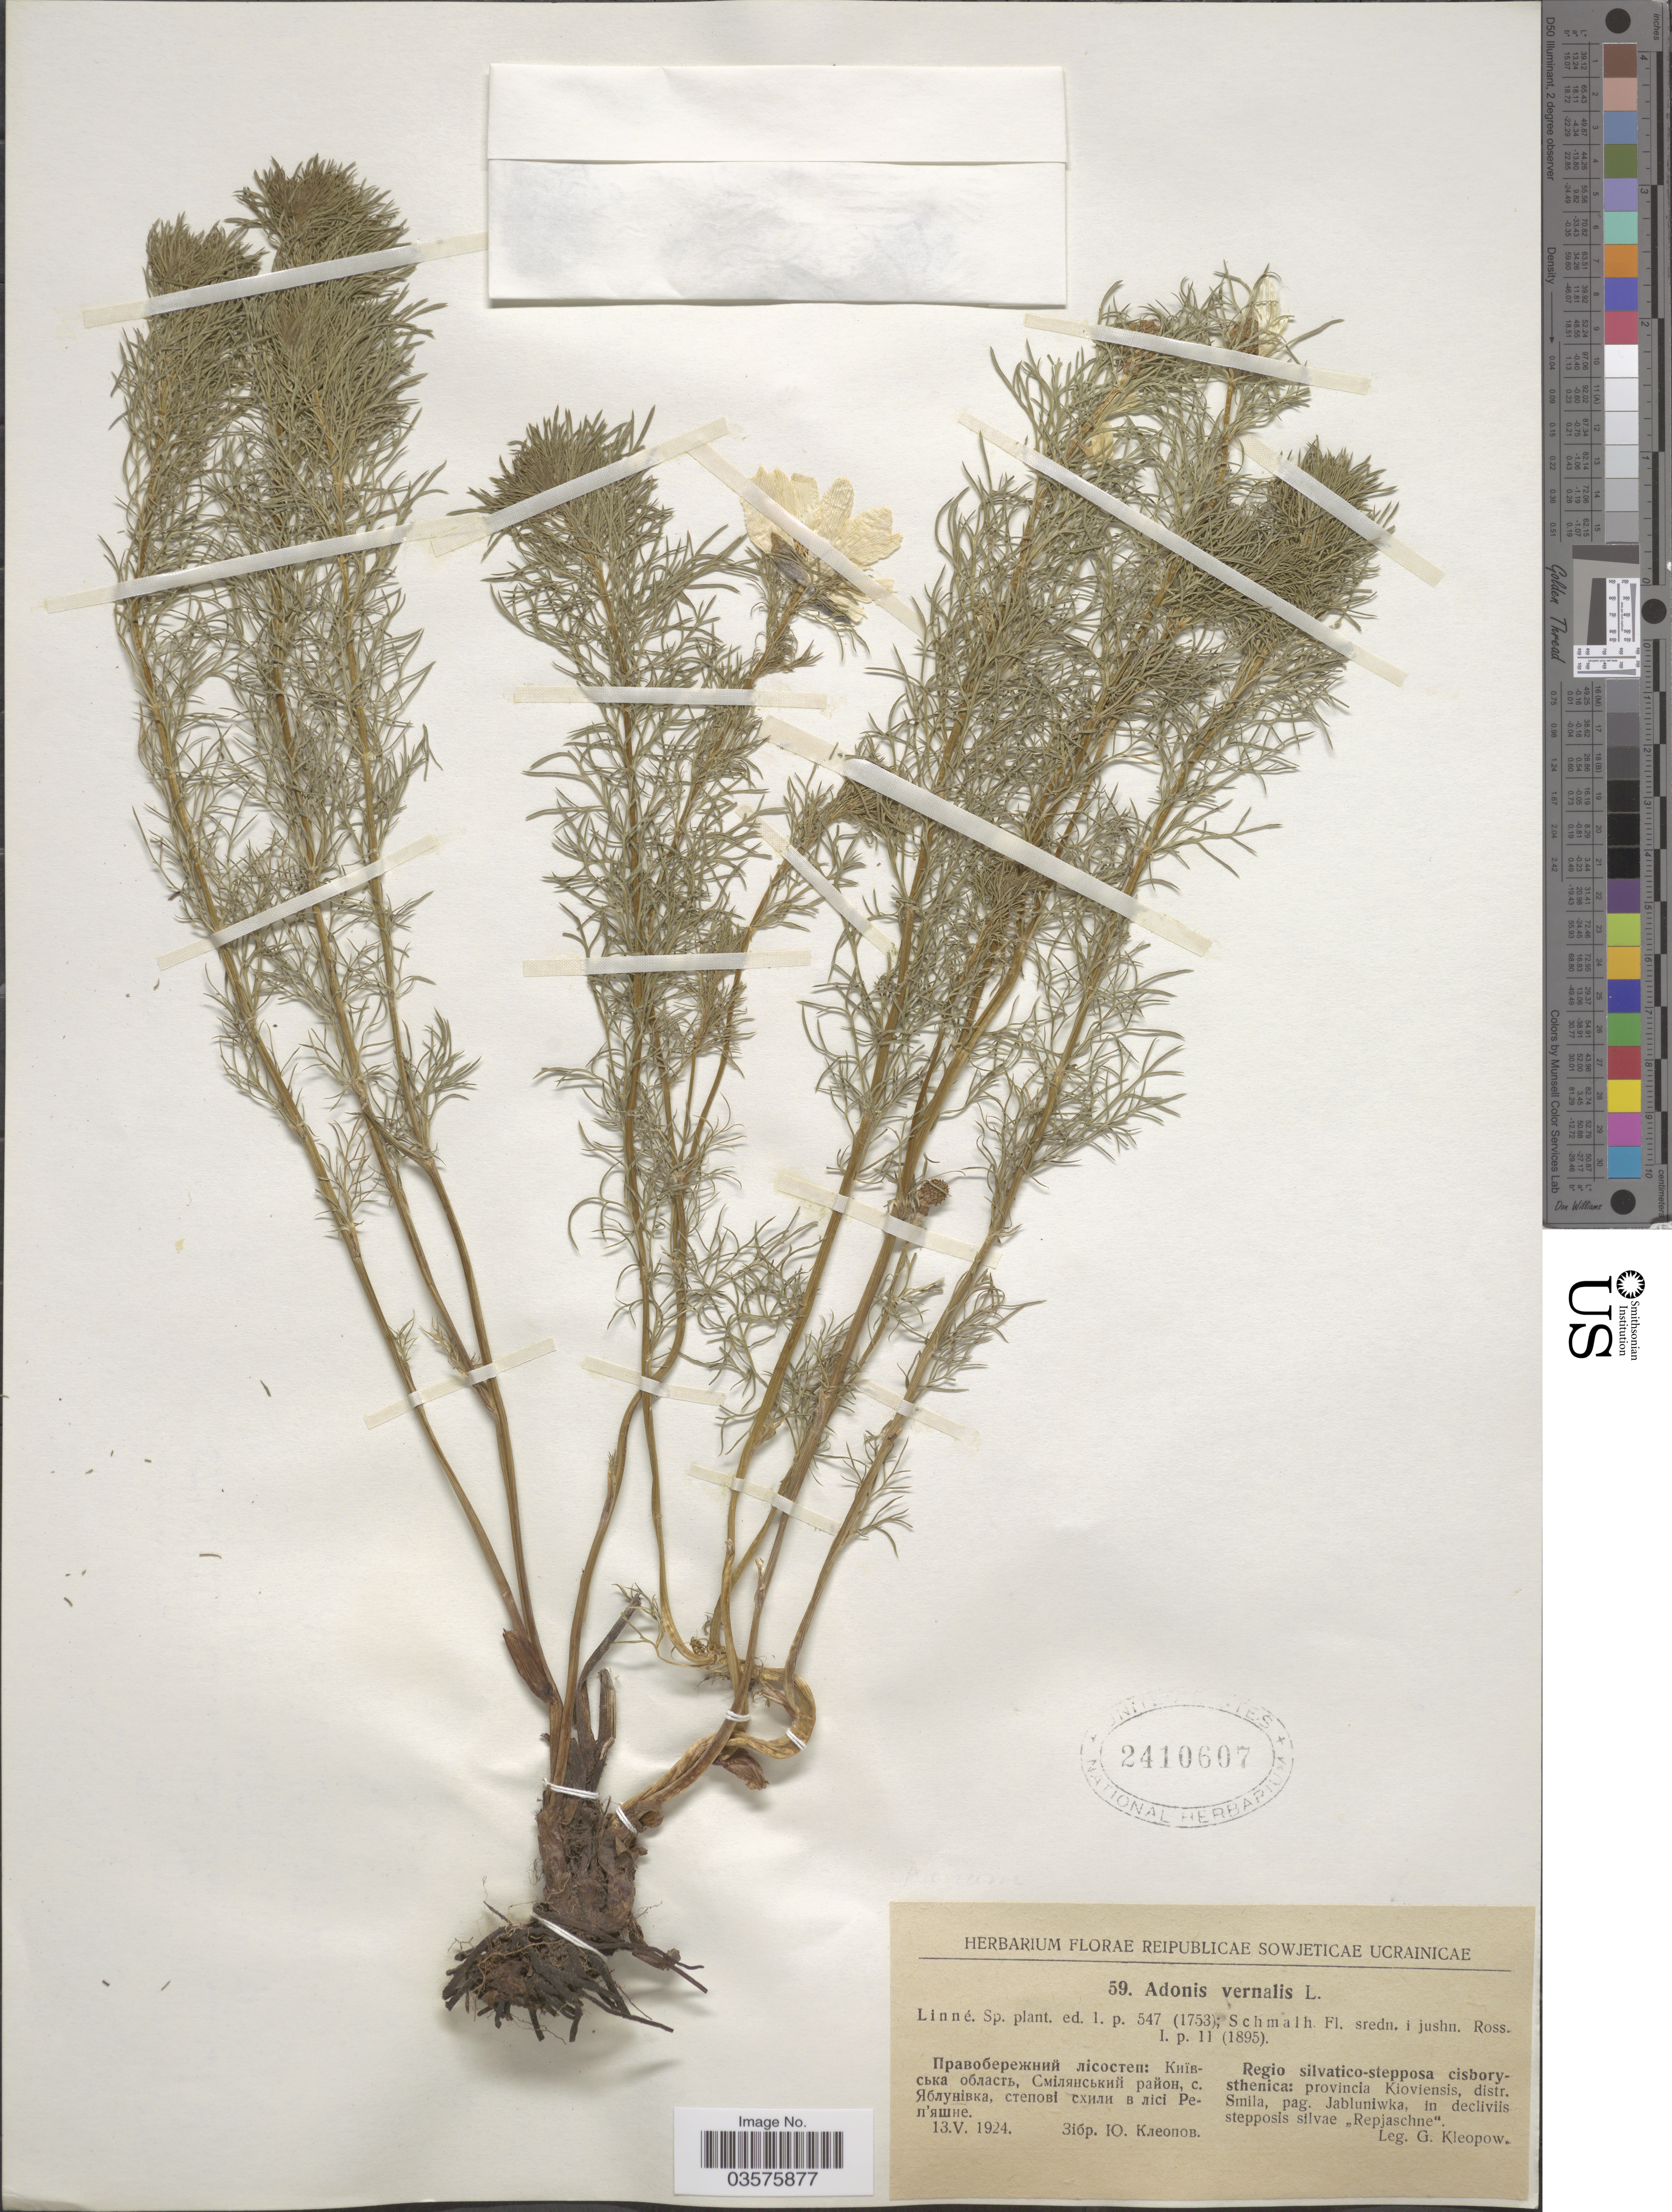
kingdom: Plantae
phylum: Tracheophyta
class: Magnoliopsida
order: Ranunculales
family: Ranunculaceae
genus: Adonis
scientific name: Adonis vernalis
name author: L.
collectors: G. Kleopow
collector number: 59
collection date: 1924-05-13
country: Ukraine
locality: Reipublicae Sowjeticae Ucrainicae. Regio silvatico-stepposa cisbory-sthenica: provincia Kioviensis, distr. Smila, pag. Jabluniwka, in decliviis stepposis silvae "Repjaschne".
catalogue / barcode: US 2410607